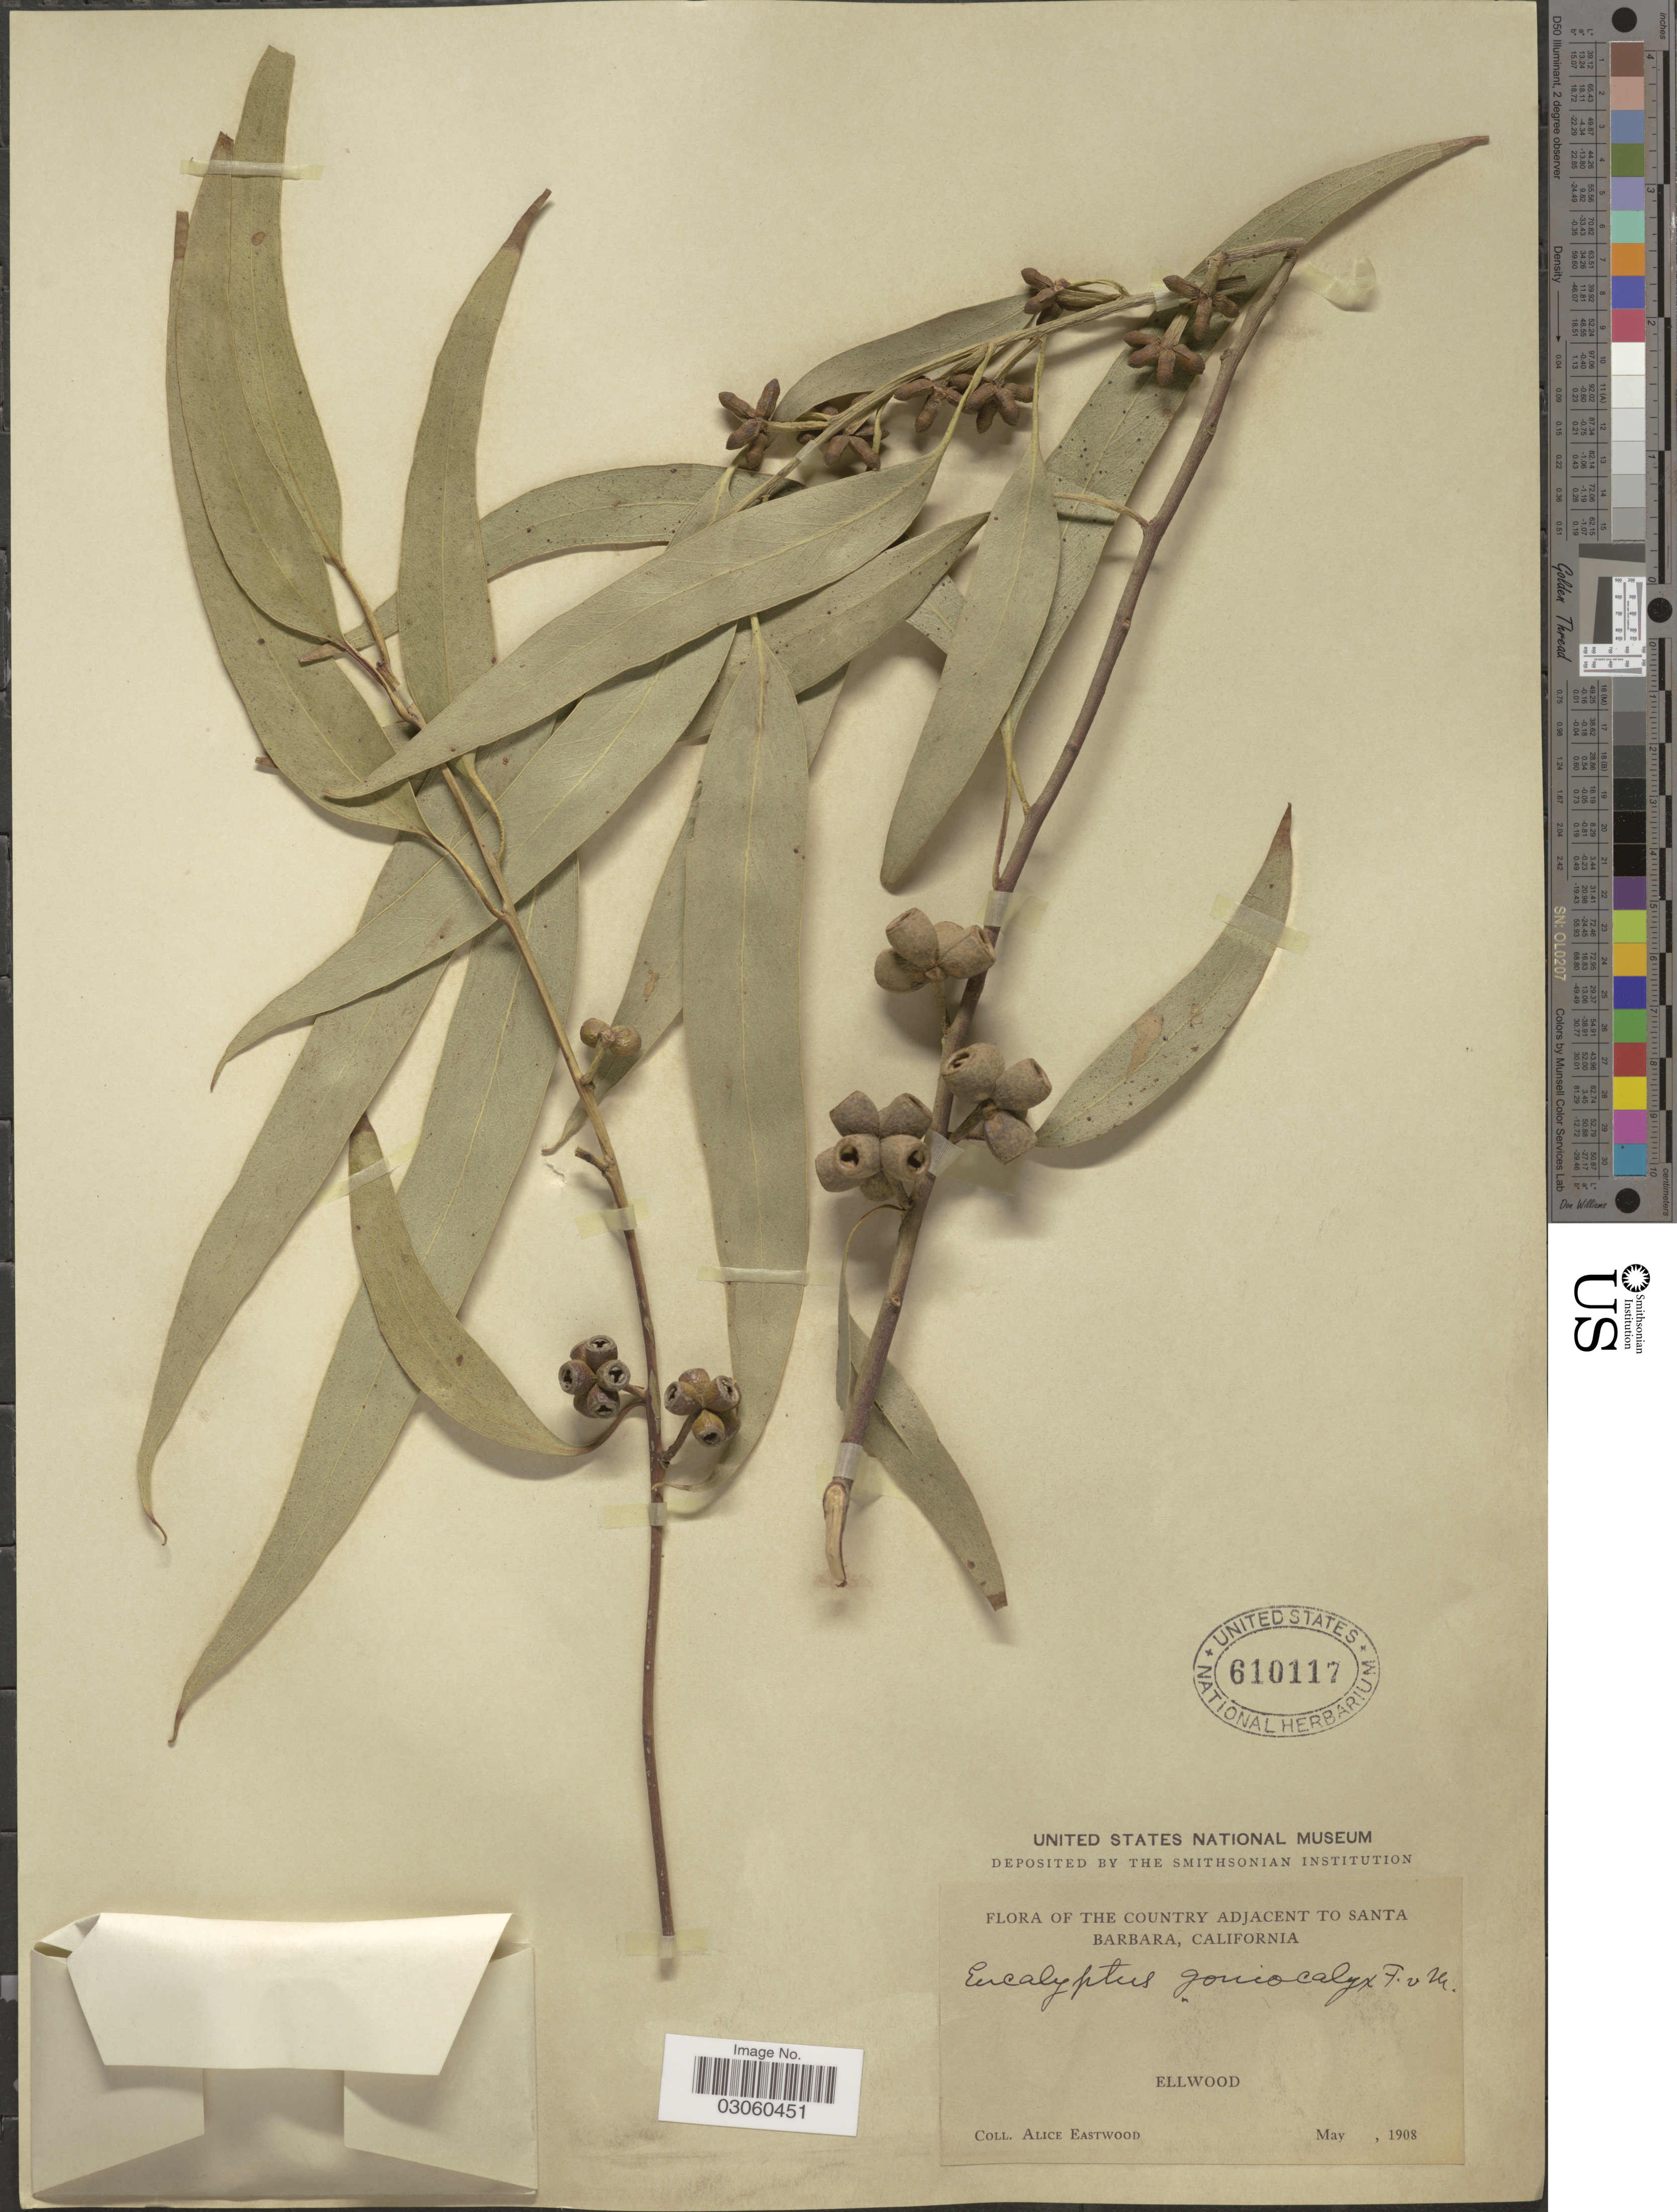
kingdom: Plantae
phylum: Tracheophyta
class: Magnoliopsida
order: Myrtales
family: Myrtaceae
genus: Eucalyptus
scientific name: Eucalyptus goniocalyx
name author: F. Muell. ex Miq.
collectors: A. Eastwood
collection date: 1908-05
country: United States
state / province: California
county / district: Santa Barbara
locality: Country adjacent to Santa Barbara. Ellwood.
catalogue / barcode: US 610117